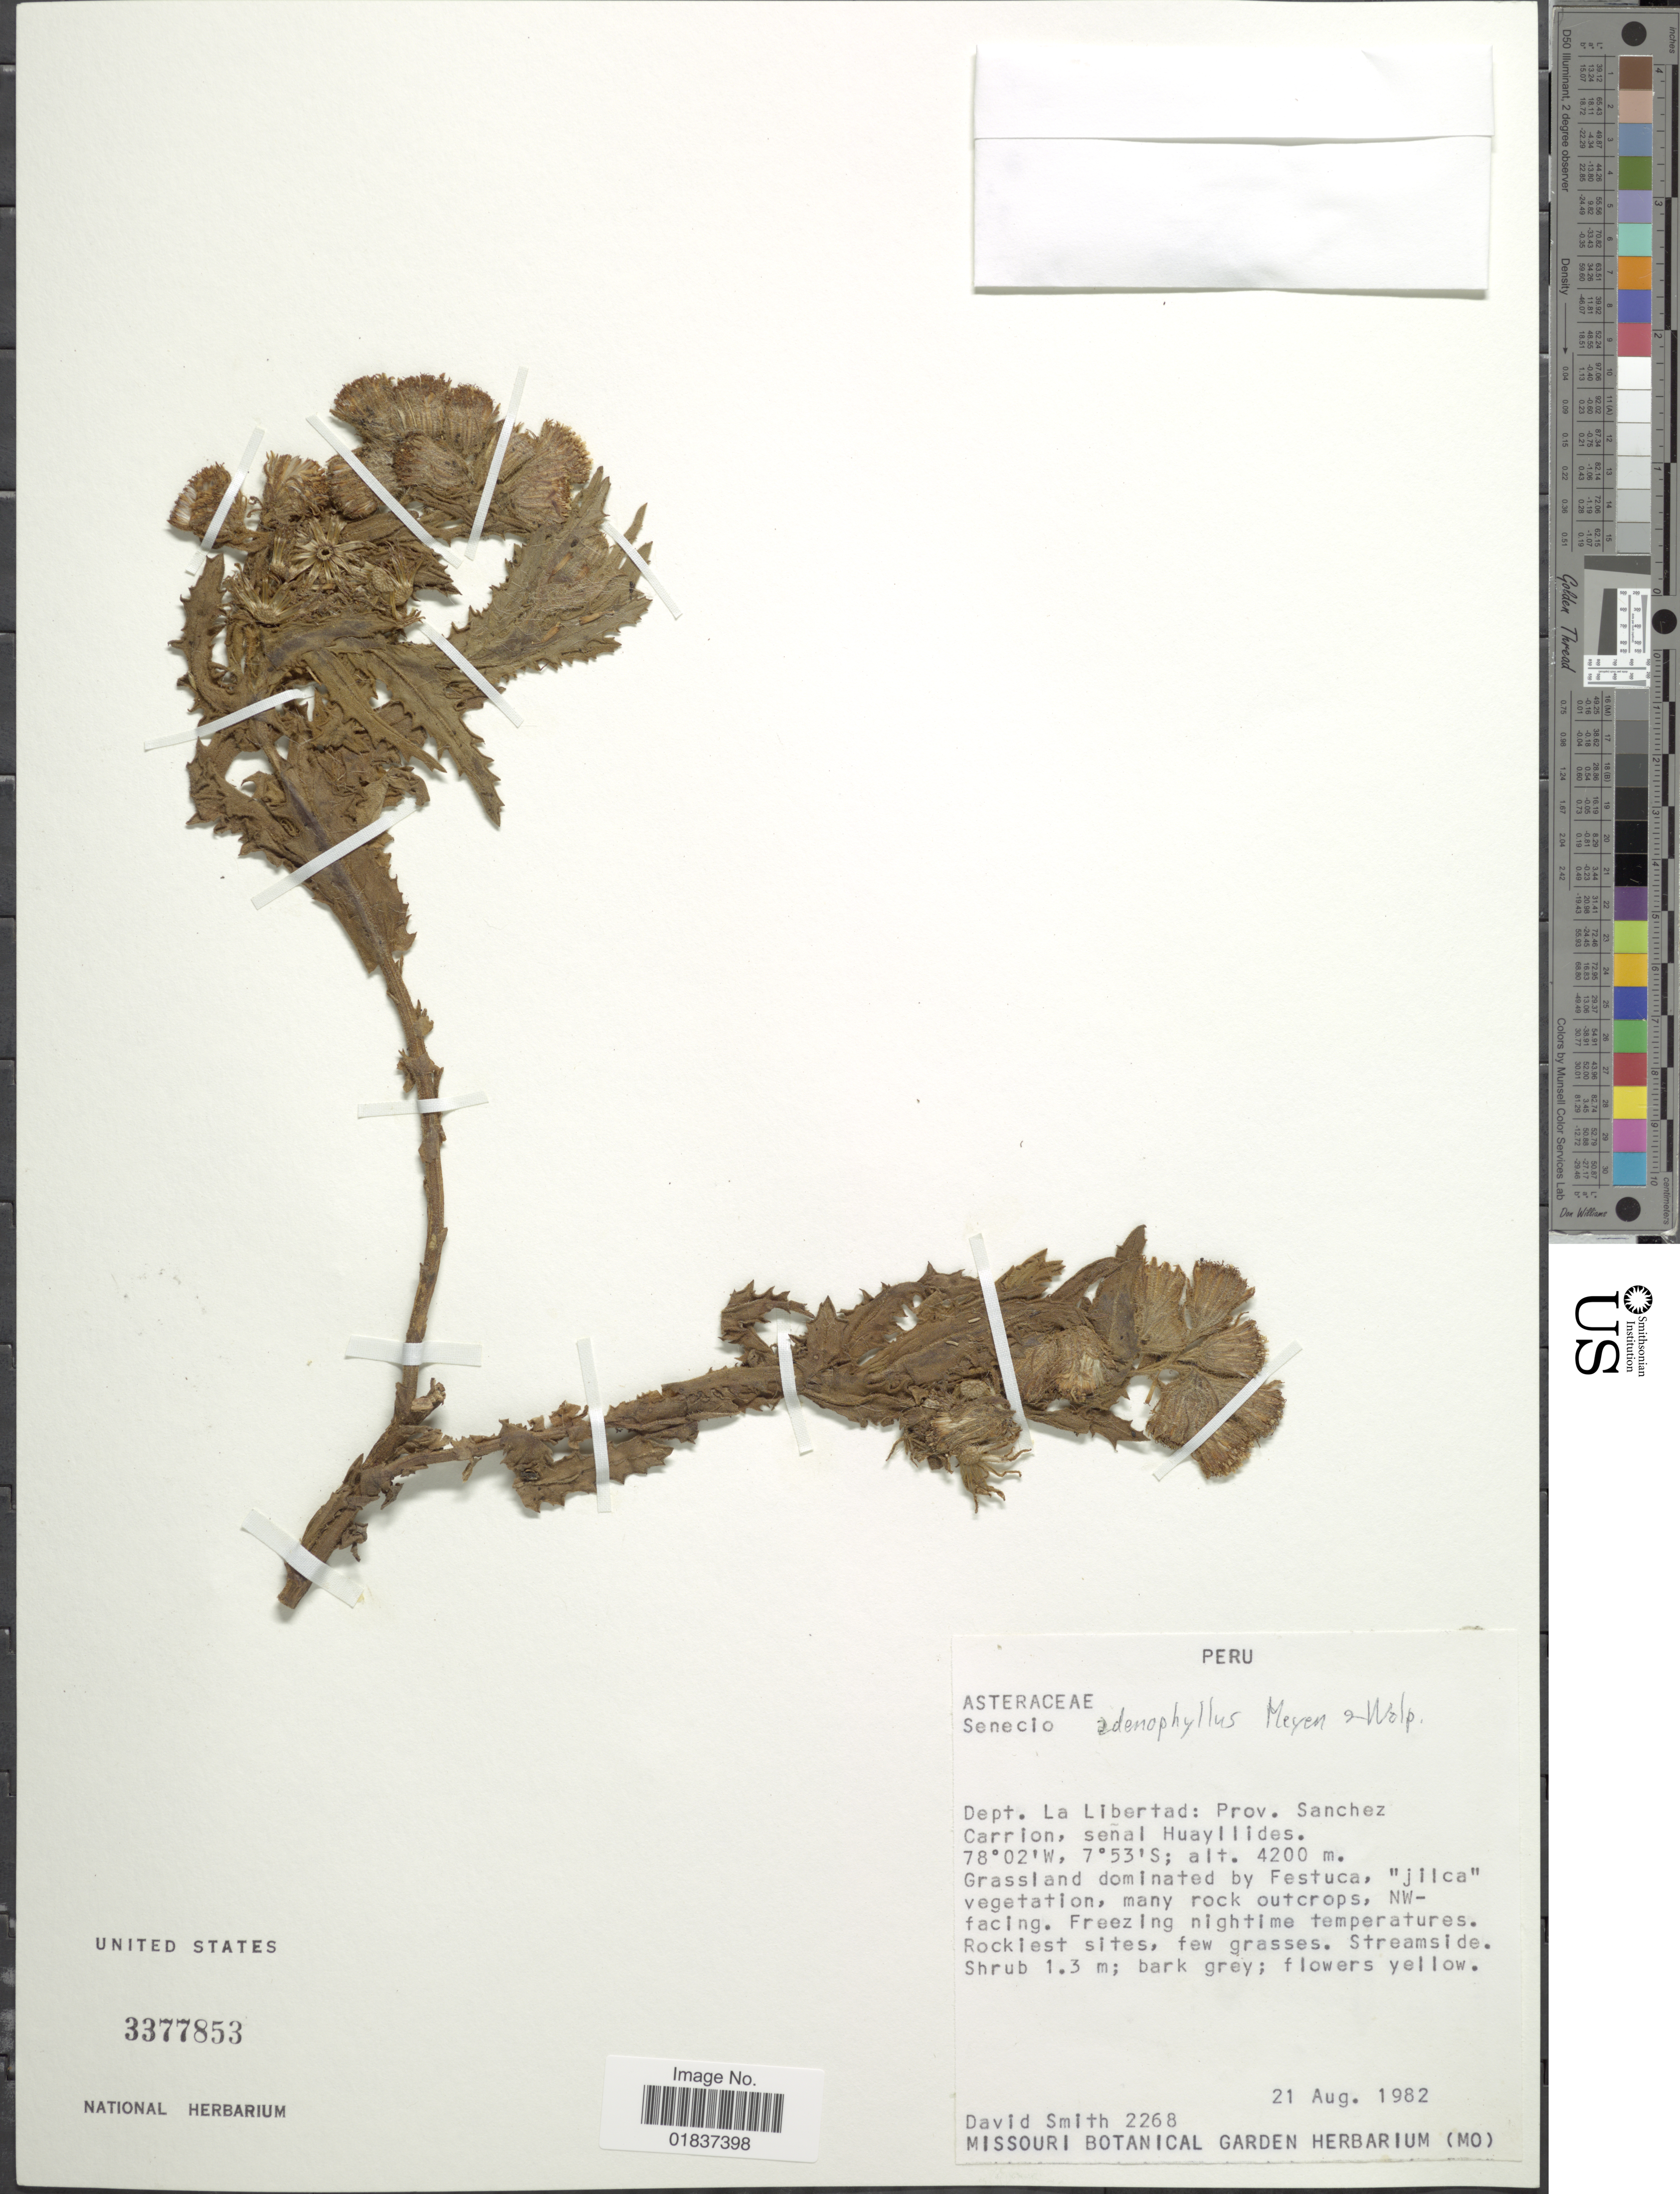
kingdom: Plantae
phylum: Tracheophyta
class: Magnoliopsida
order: Asterales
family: Asteraceae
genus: Senecio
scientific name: Senecio adenophyllus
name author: Meyen & Walp.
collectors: D. Smith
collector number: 2268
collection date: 1982-08-21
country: Peru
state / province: La Libertad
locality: Dept. La Libertad: Prov. Sanchez Carrion, senal Huayllides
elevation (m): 4200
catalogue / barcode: US 3377853